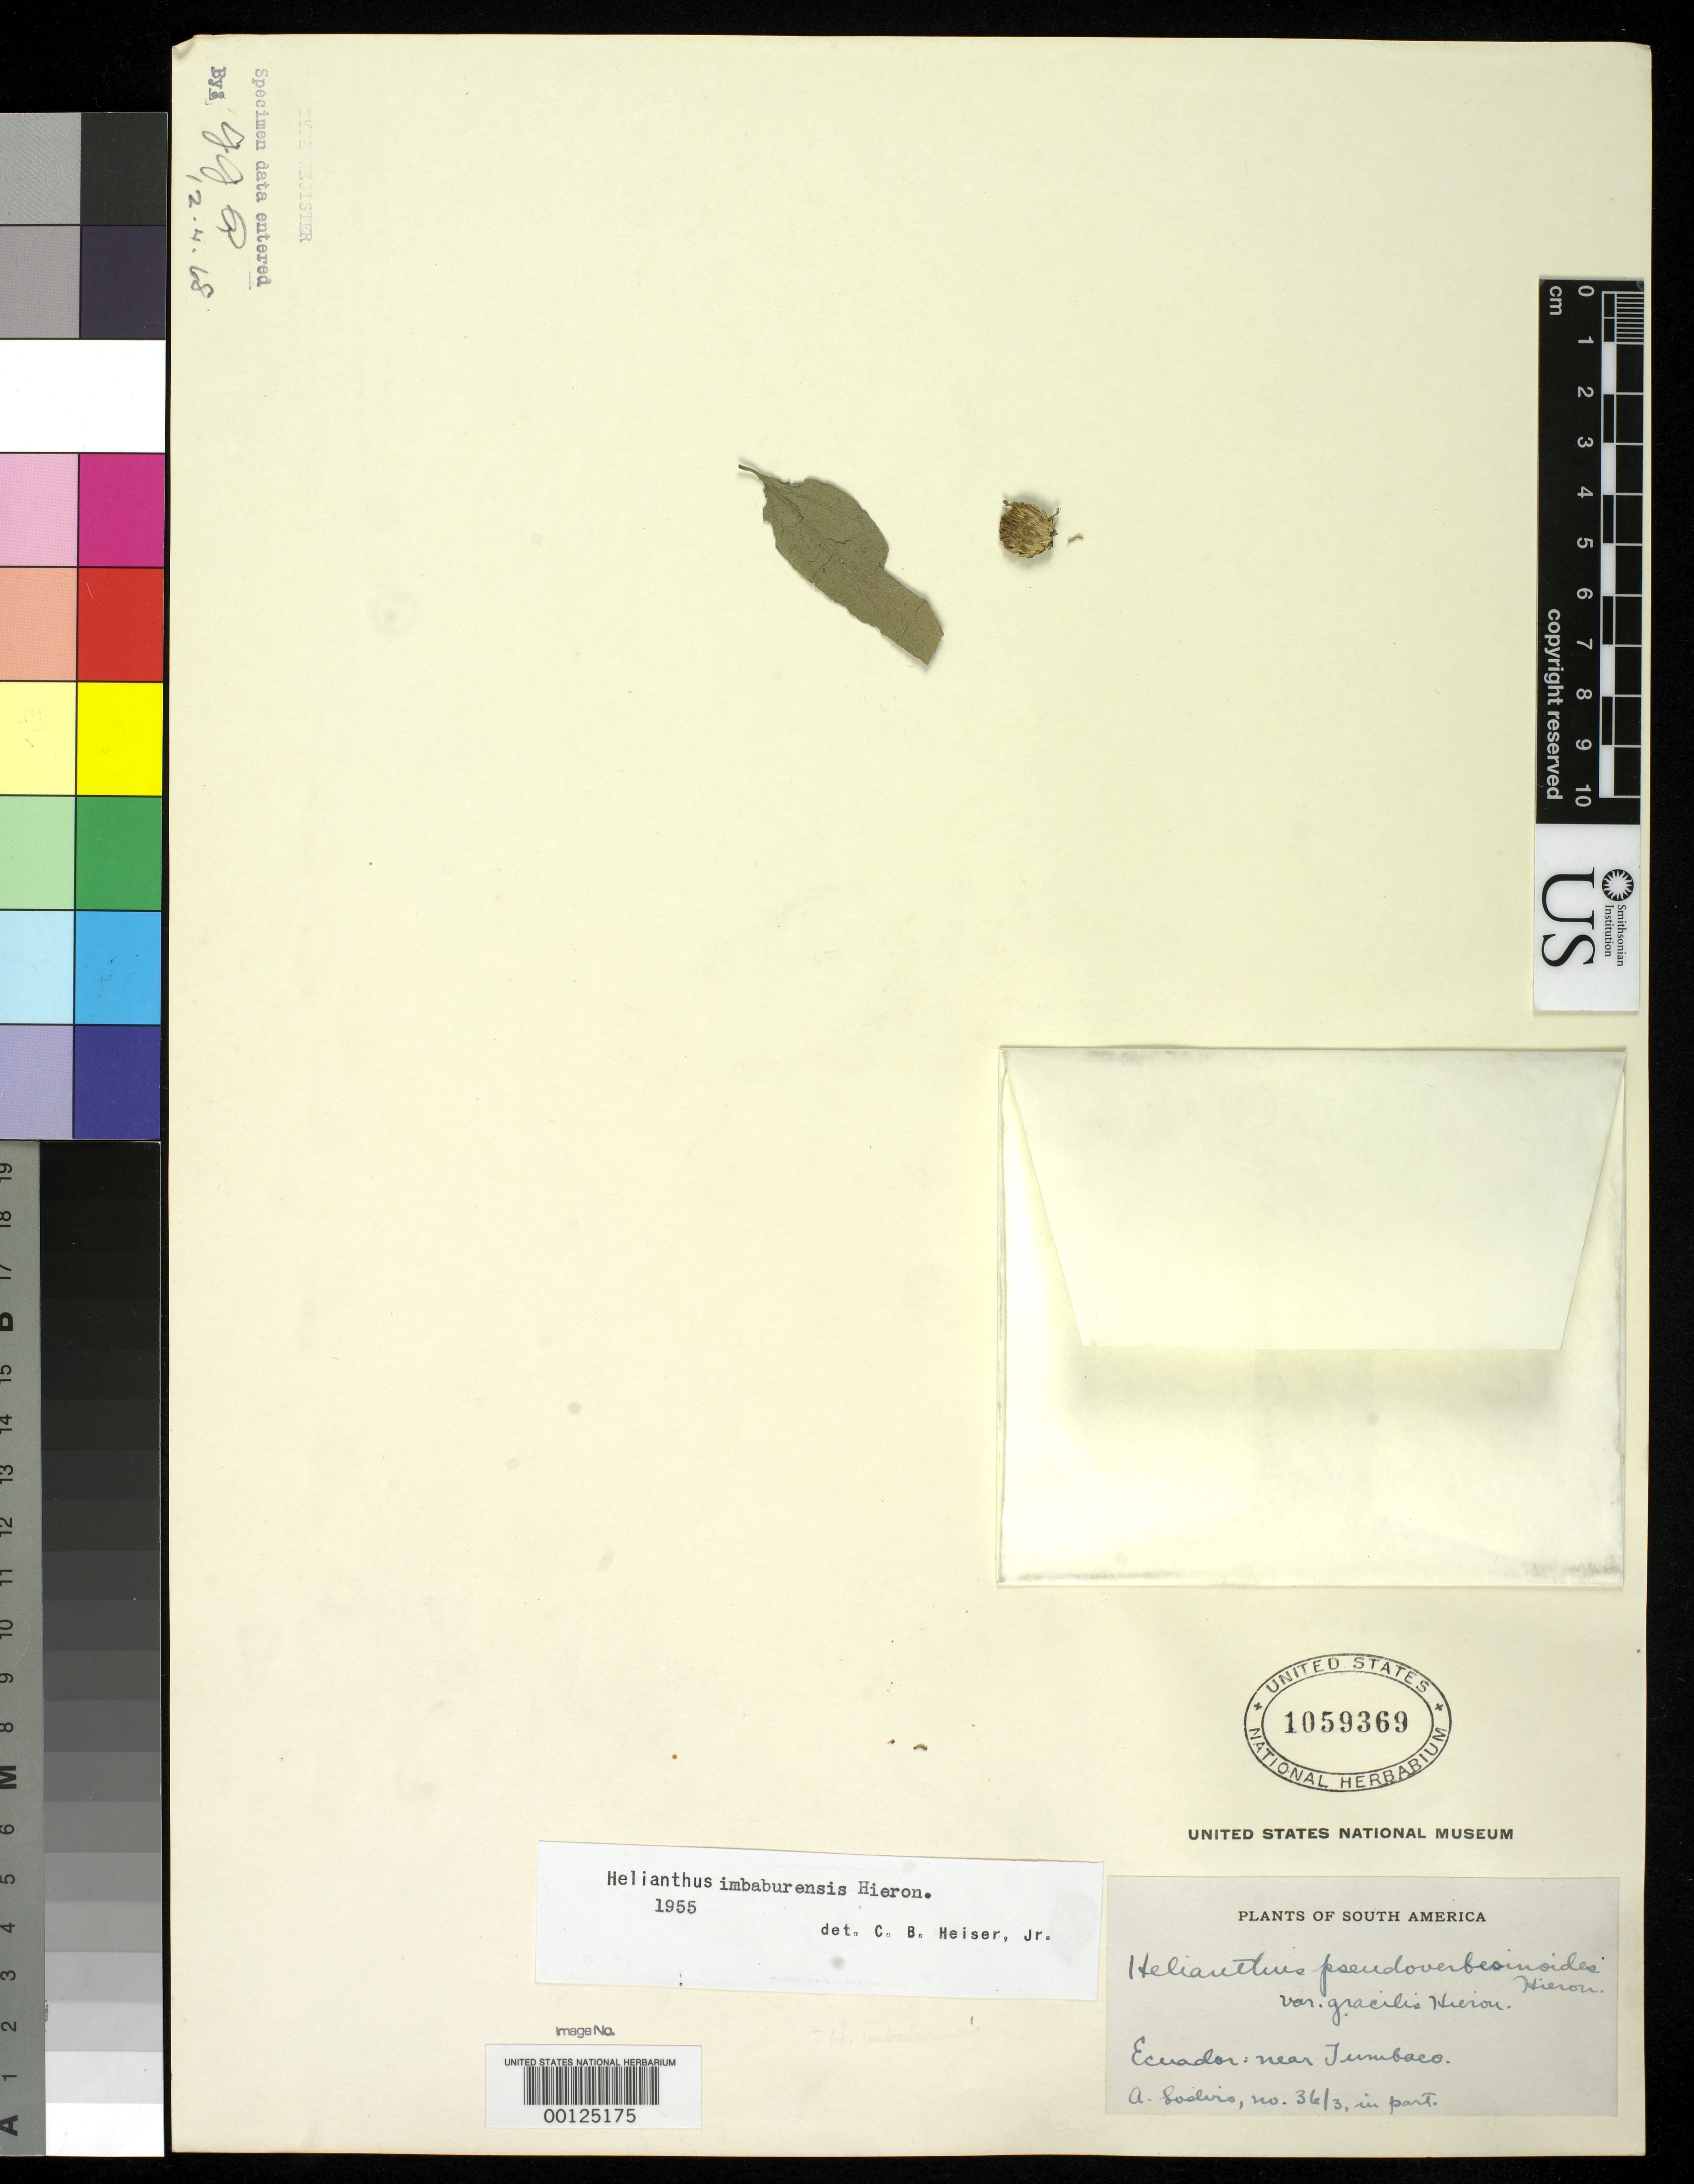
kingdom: Plantae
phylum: Tracheophyta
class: Magnoliopsida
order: Asterales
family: Asteraceae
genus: Helianthus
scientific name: Helianthus pseudoverbesinoides var. gracilis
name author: Hieron.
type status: Type Fragment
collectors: L. Sodiro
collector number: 36-3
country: Ecuador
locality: Near Tumbaco.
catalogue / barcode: US 1059369